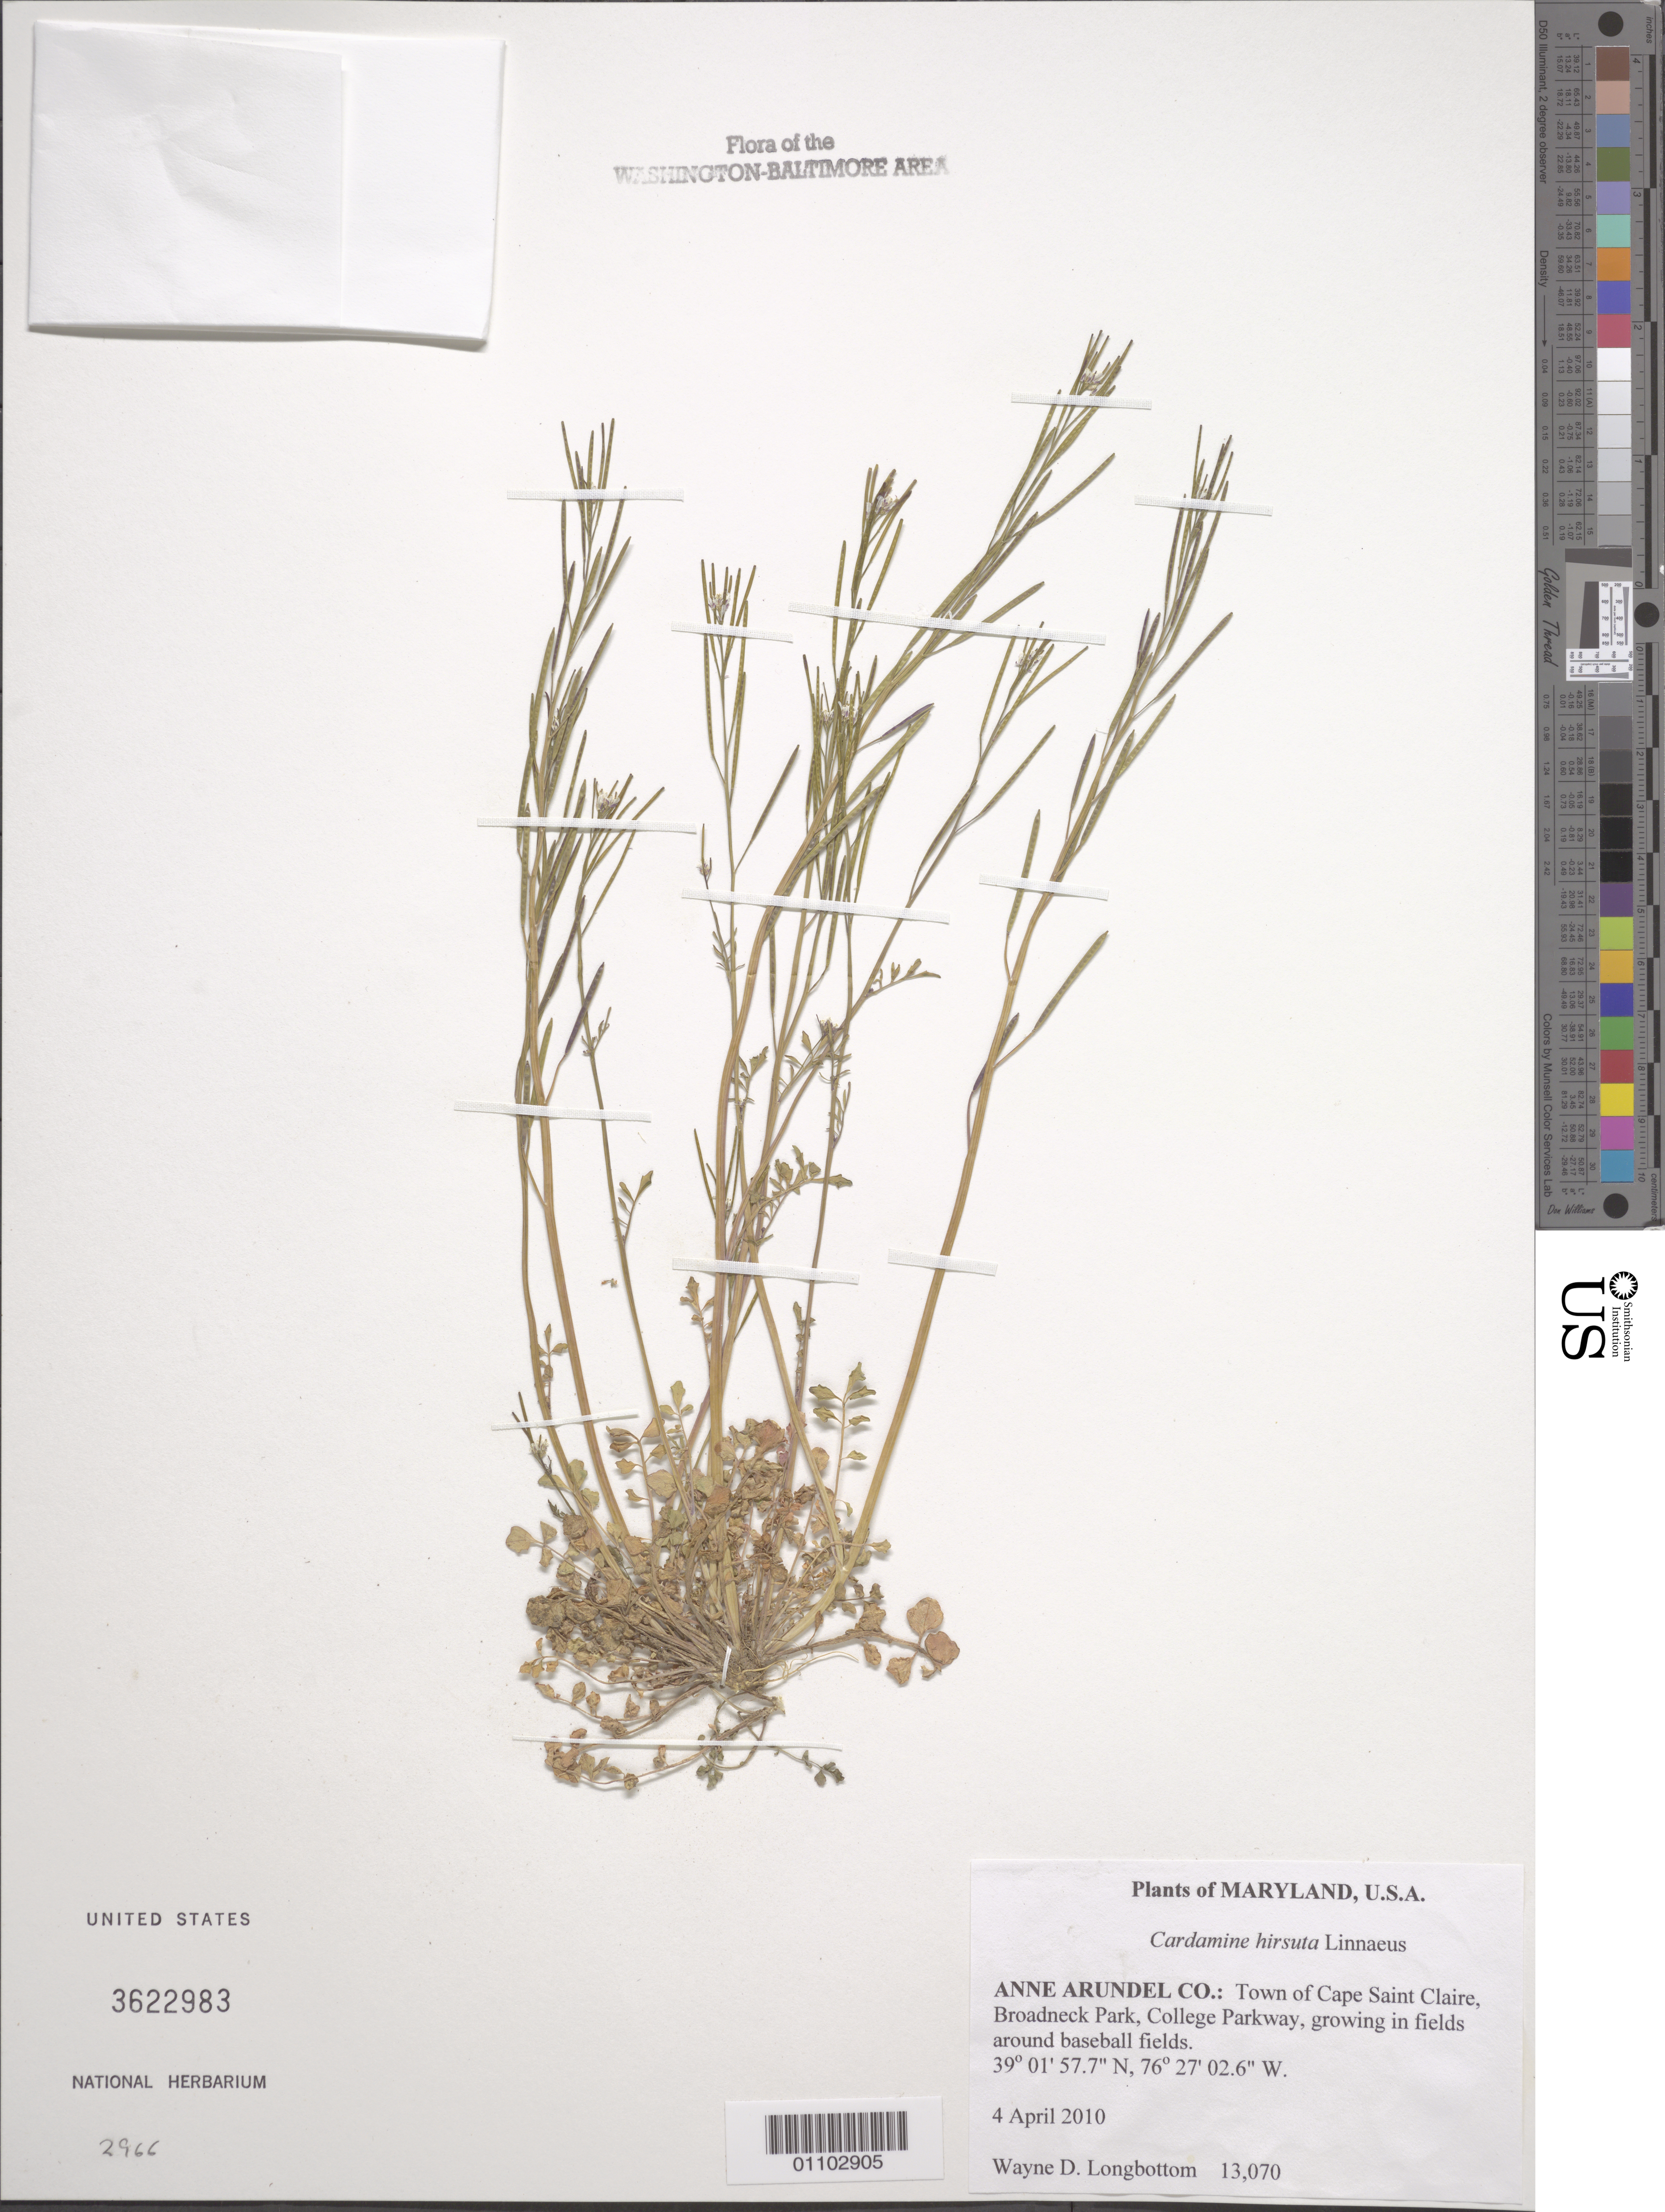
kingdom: Plantae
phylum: Tracheophyta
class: Magnoliopsida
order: Brassicales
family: Brassicaceae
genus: Cardamine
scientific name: Cardamine hirsuta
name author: L.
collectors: W. D. Longbottom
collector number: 13070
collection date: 2010-04-04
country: United States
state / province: Maryland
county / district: Anne Arundel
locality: Town of Cape Saint Claire, Broadneck Park, College Parkway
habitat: Growing in fields around baseball fields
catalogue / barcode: US 3622983